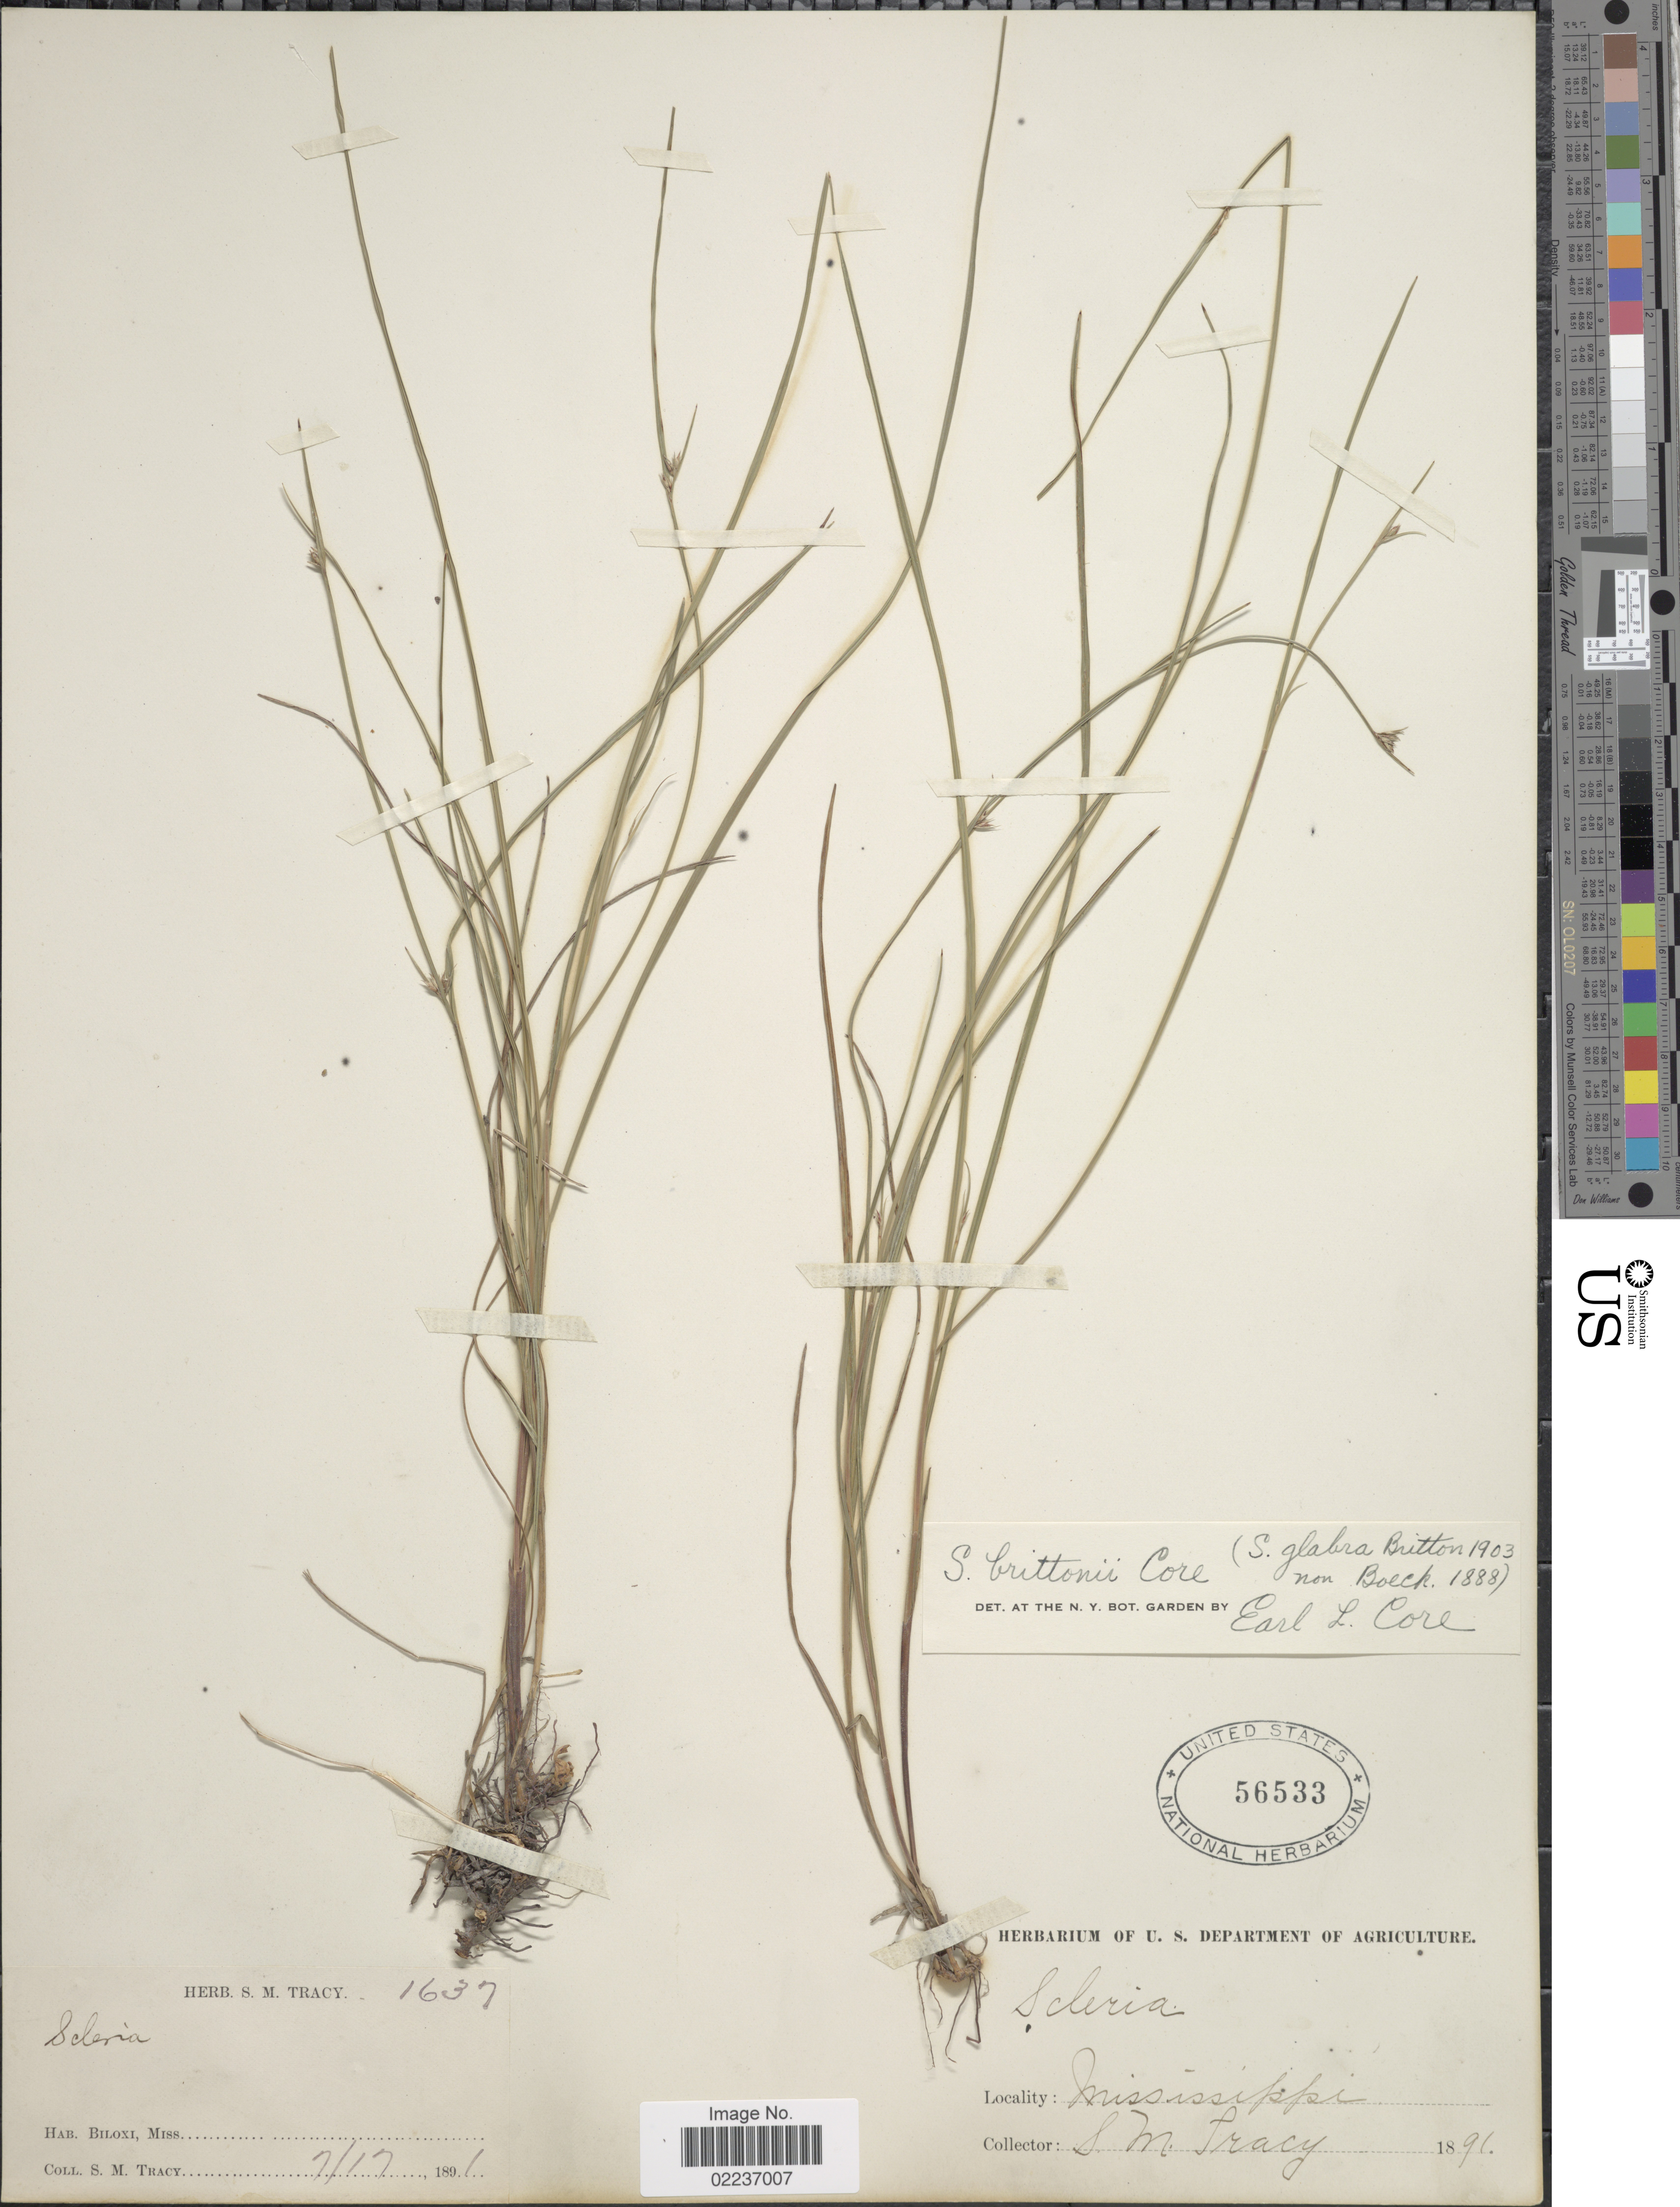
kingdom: Plantae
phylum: Tracheophyta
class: Liliopsida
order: Poales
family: Cyperaceae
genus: Scleria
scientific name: Scleria brittonii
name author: Core ex Small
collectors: S. M. Tracy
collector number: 1637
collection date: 1891-07-17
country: United States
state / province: Mississippi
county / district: Harrison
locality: Biloxi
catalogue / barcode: US 56533